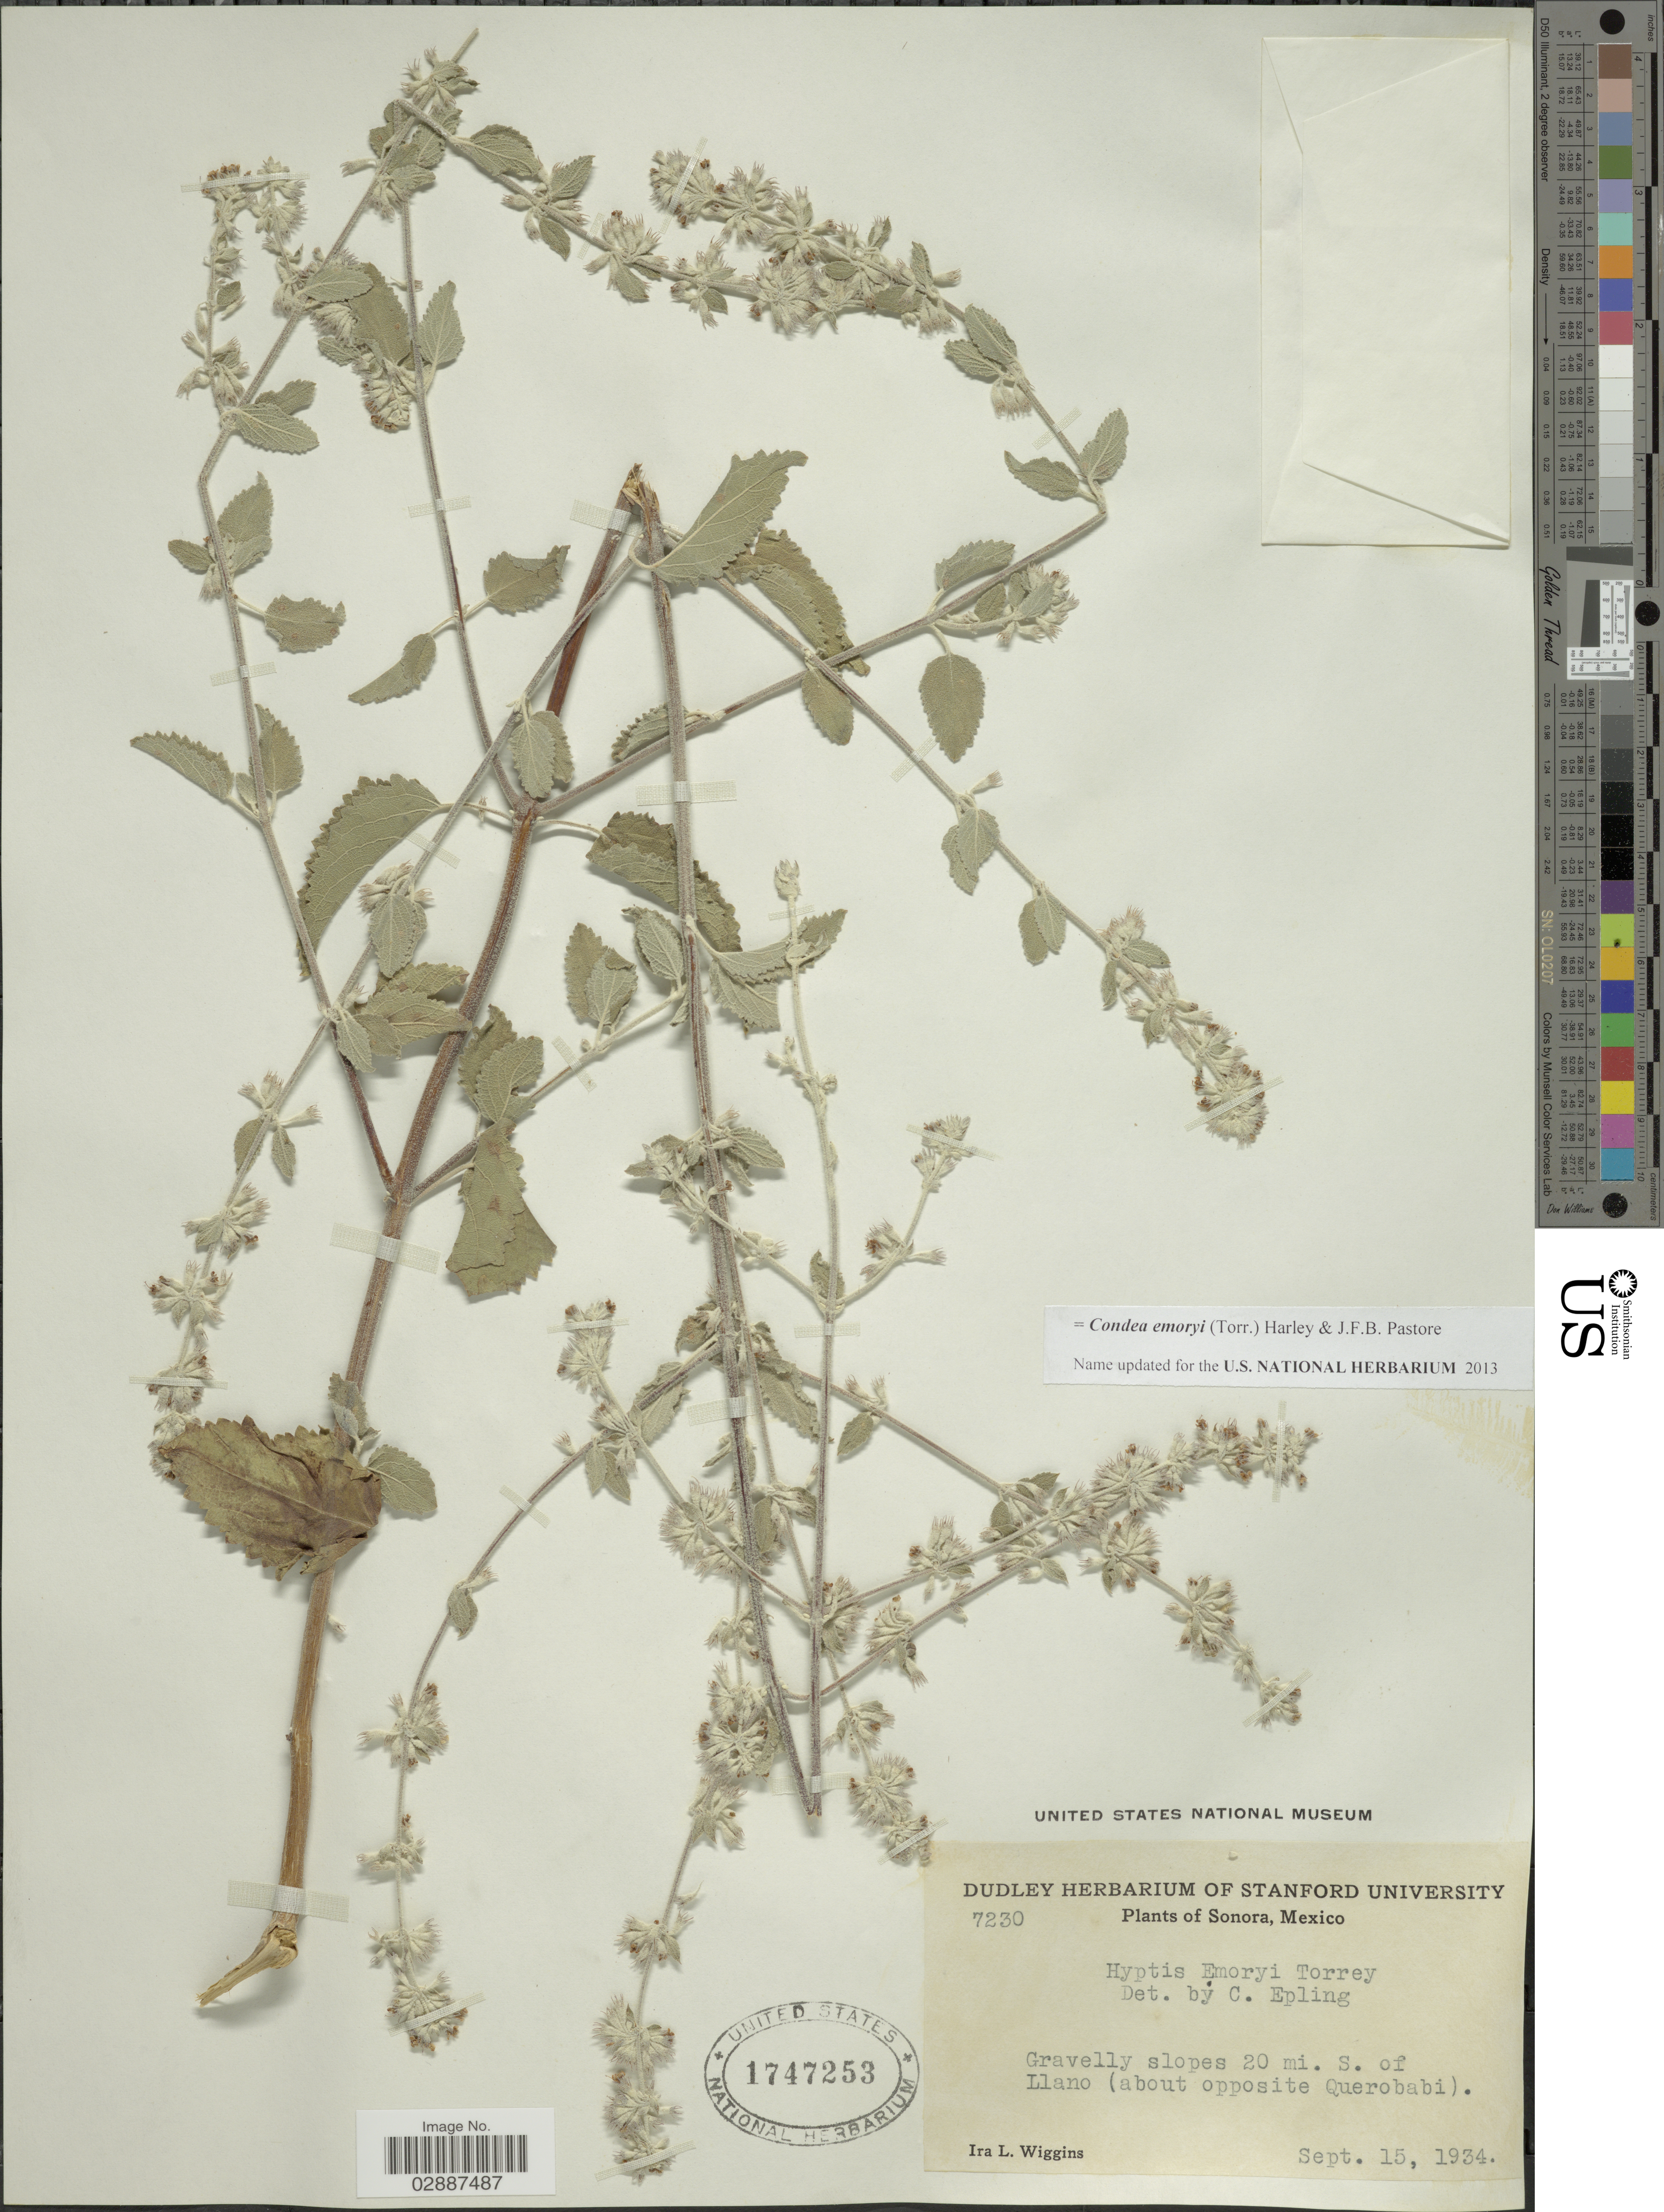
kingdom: Plantae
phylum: Tracheophyta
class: Magnoliopsida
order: Lamiales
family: Lamiaceae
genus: Condea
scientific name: Condea emoryi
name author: (Torr.) Harley & J.F.B. Pastore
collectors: I. L. Wiggins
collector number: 7230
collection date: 1934-09-15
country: Mexico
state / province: Sonora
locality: Gravelly slopes 20 mi. S. of Llano (about oppposite Querobabi).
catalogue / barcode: US 1747253